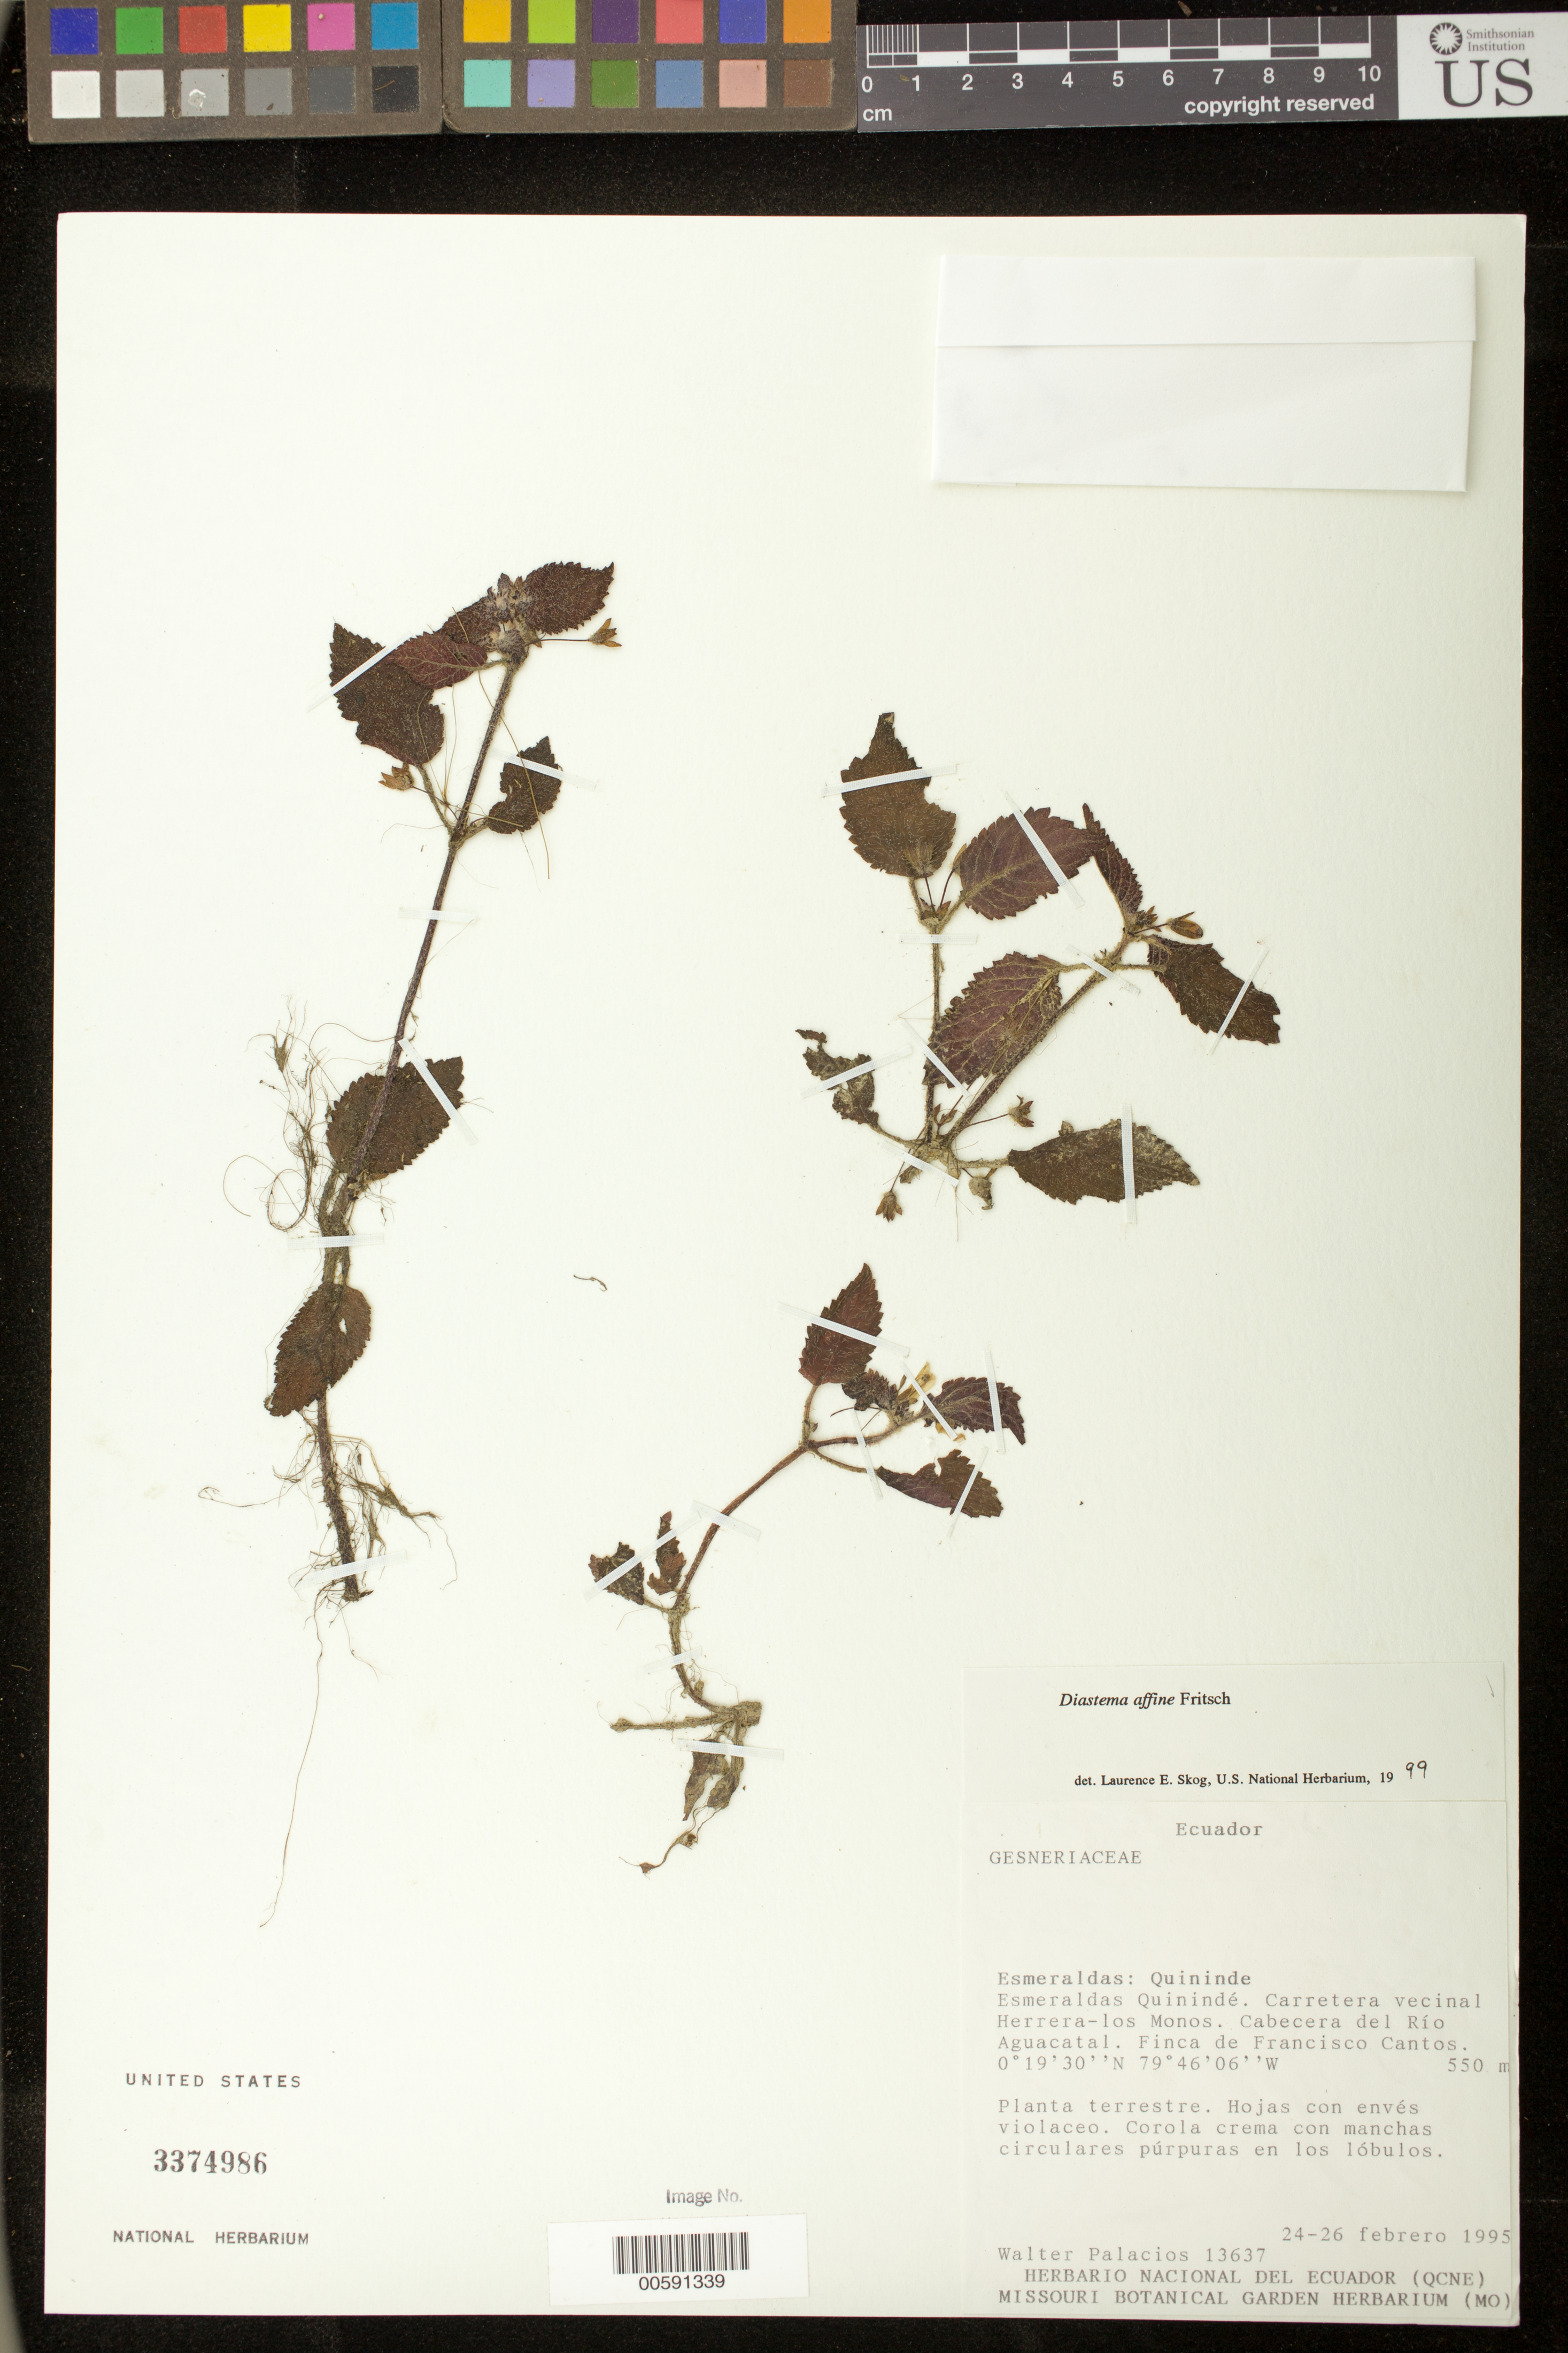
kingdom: Plantae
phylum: Tracheophyta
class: Magnoliopsida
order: Lamiales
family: Gesneriaceae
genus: Diastema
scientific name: Diastema affine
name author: Fritsch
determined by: Skog, Laurence E.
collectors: W. Palacios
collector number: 13637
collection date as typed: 24-26 Feb 1995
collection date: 1995-02-24/1995-02-26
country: Ecuador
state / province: Esmeraldas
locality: Esmeraldas Quinindé. Carretera vecinal Herrera - los Monos, cabecera del Río Aguacatal, finca de Francisco Cantos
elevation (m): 550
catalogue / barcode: US 3374986